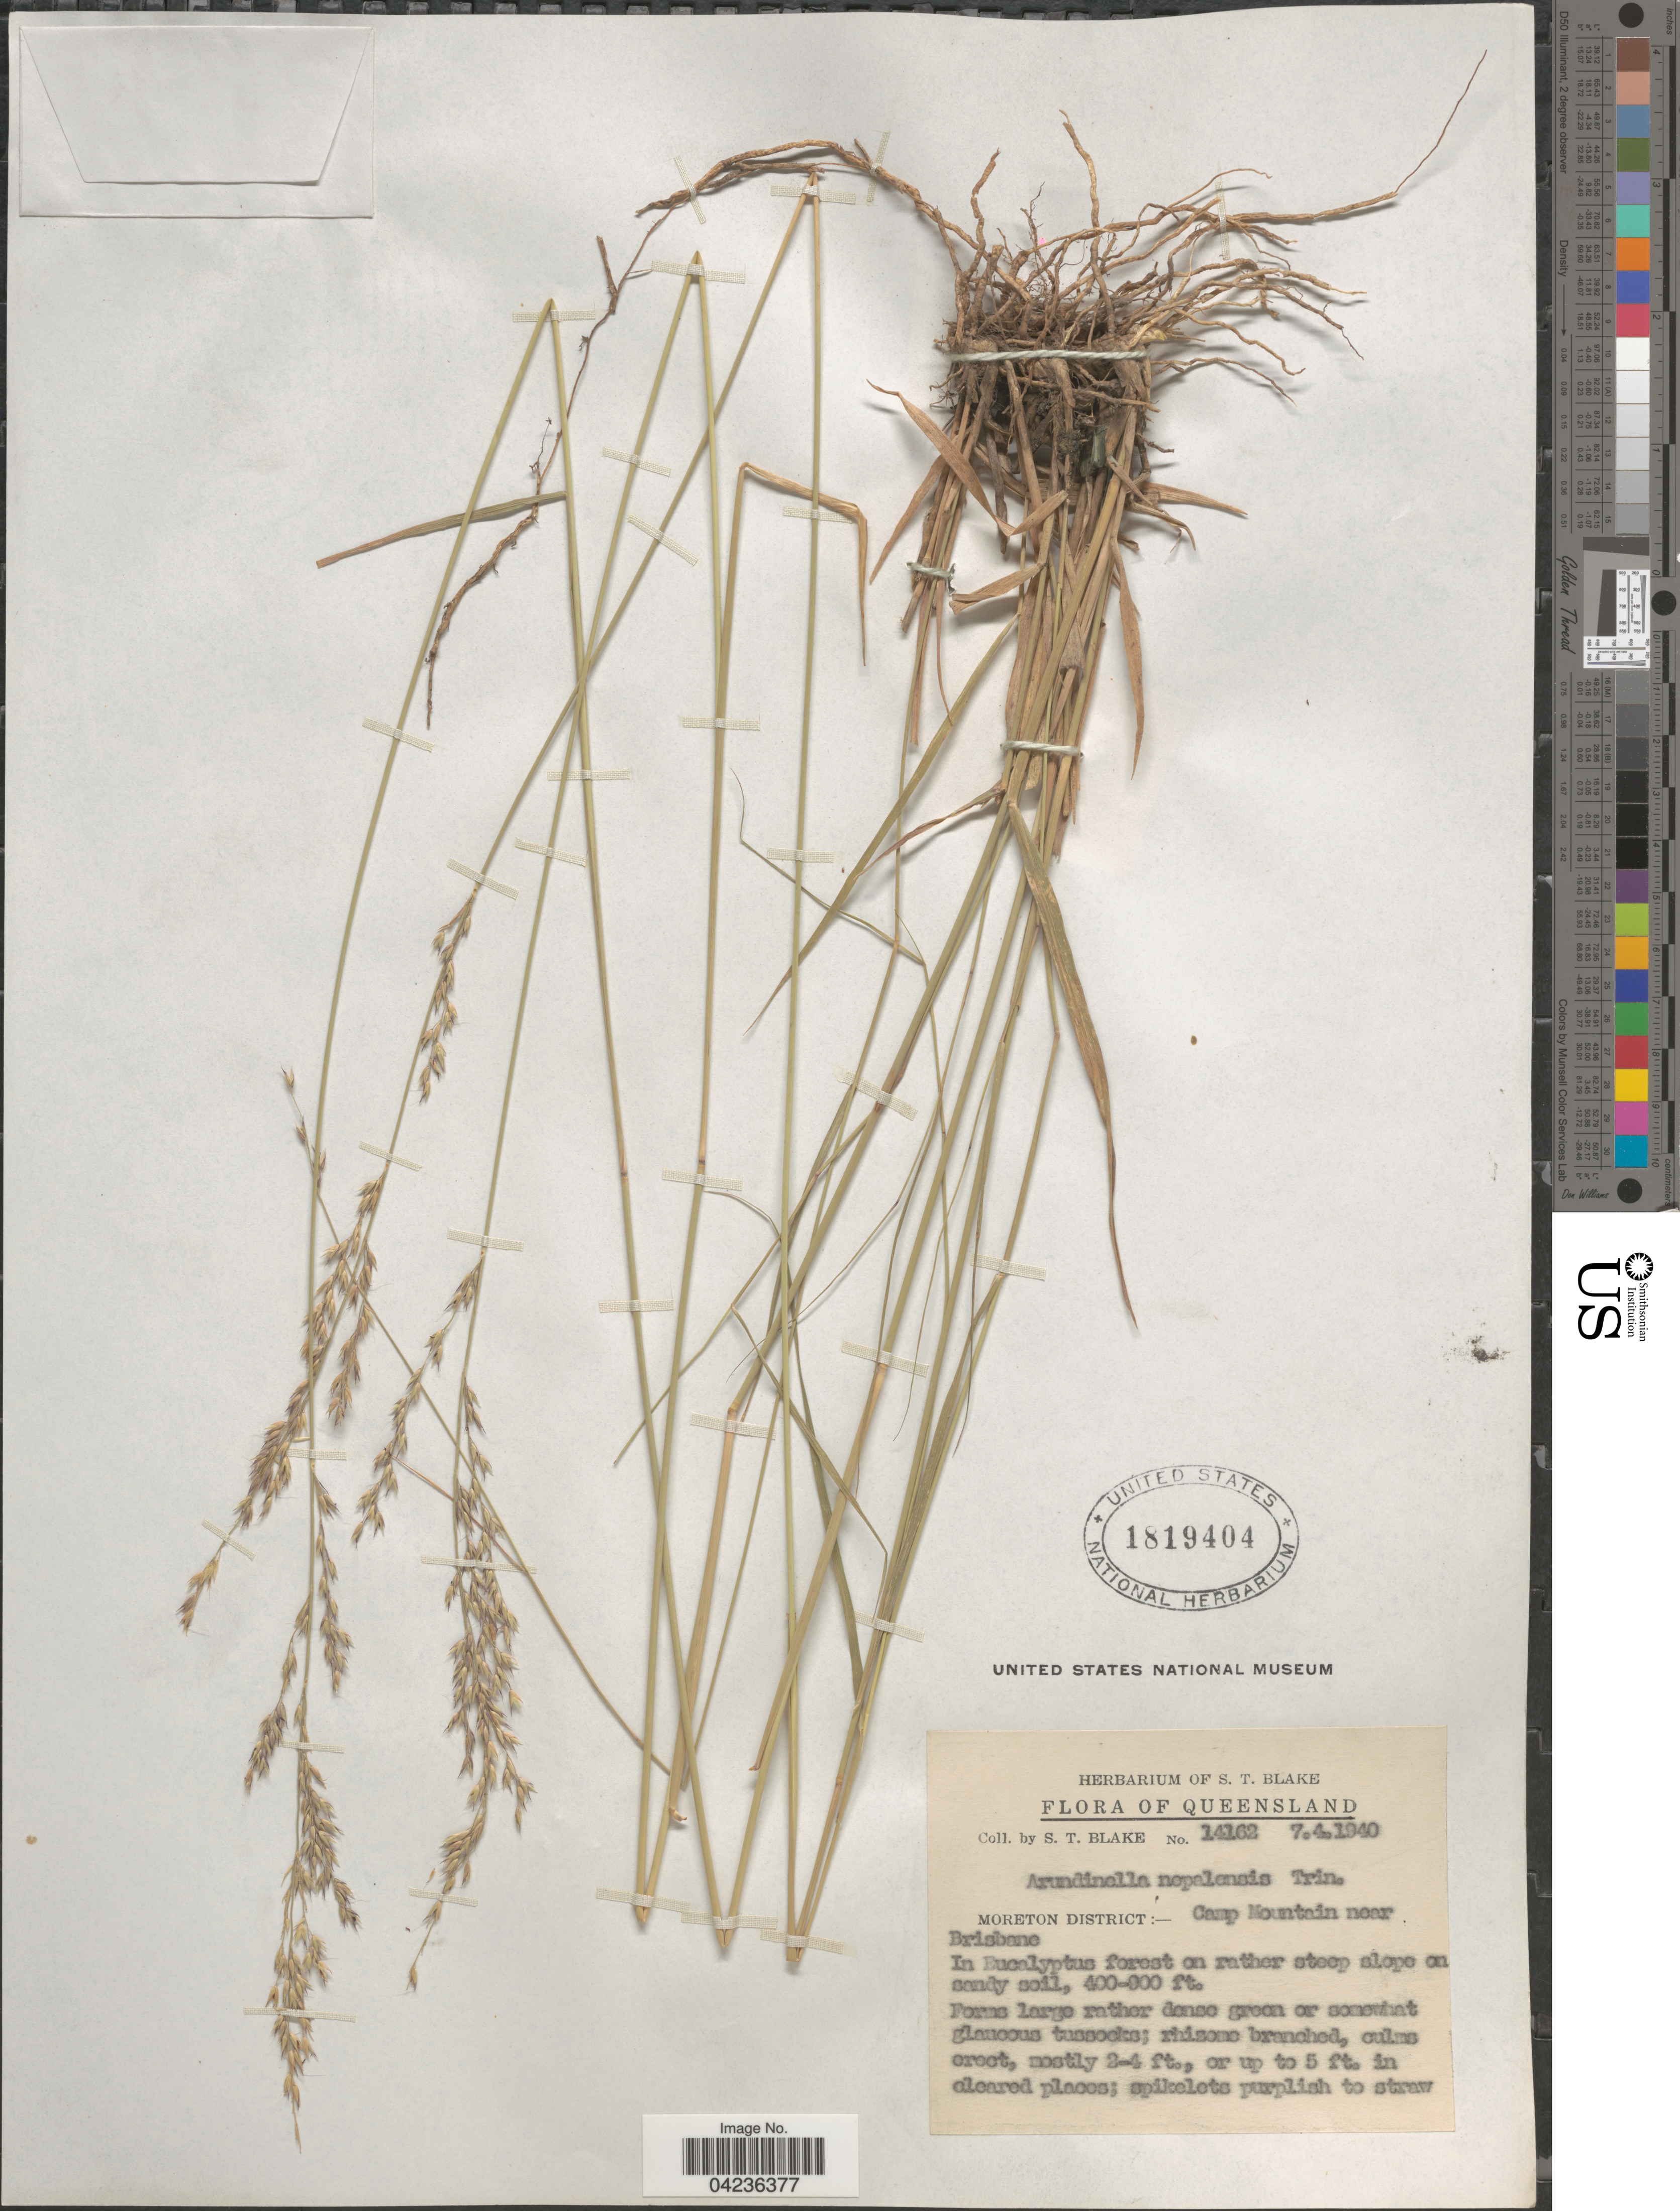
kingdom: Plantae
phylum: Tracheophyta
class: Liliopsida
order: Poales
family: Poaceae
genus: Arundinella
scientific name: Arundinella nepalensis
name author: Trin.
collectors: S. T. Blake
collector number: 14162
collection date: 1940-04-07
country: Australia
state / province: Queensland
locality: Moreton District: Camp Mountain near Brisbane. In Eucalyptus forest on rather steep slope on sandy soil.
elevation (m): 122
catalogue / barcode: US 1819404